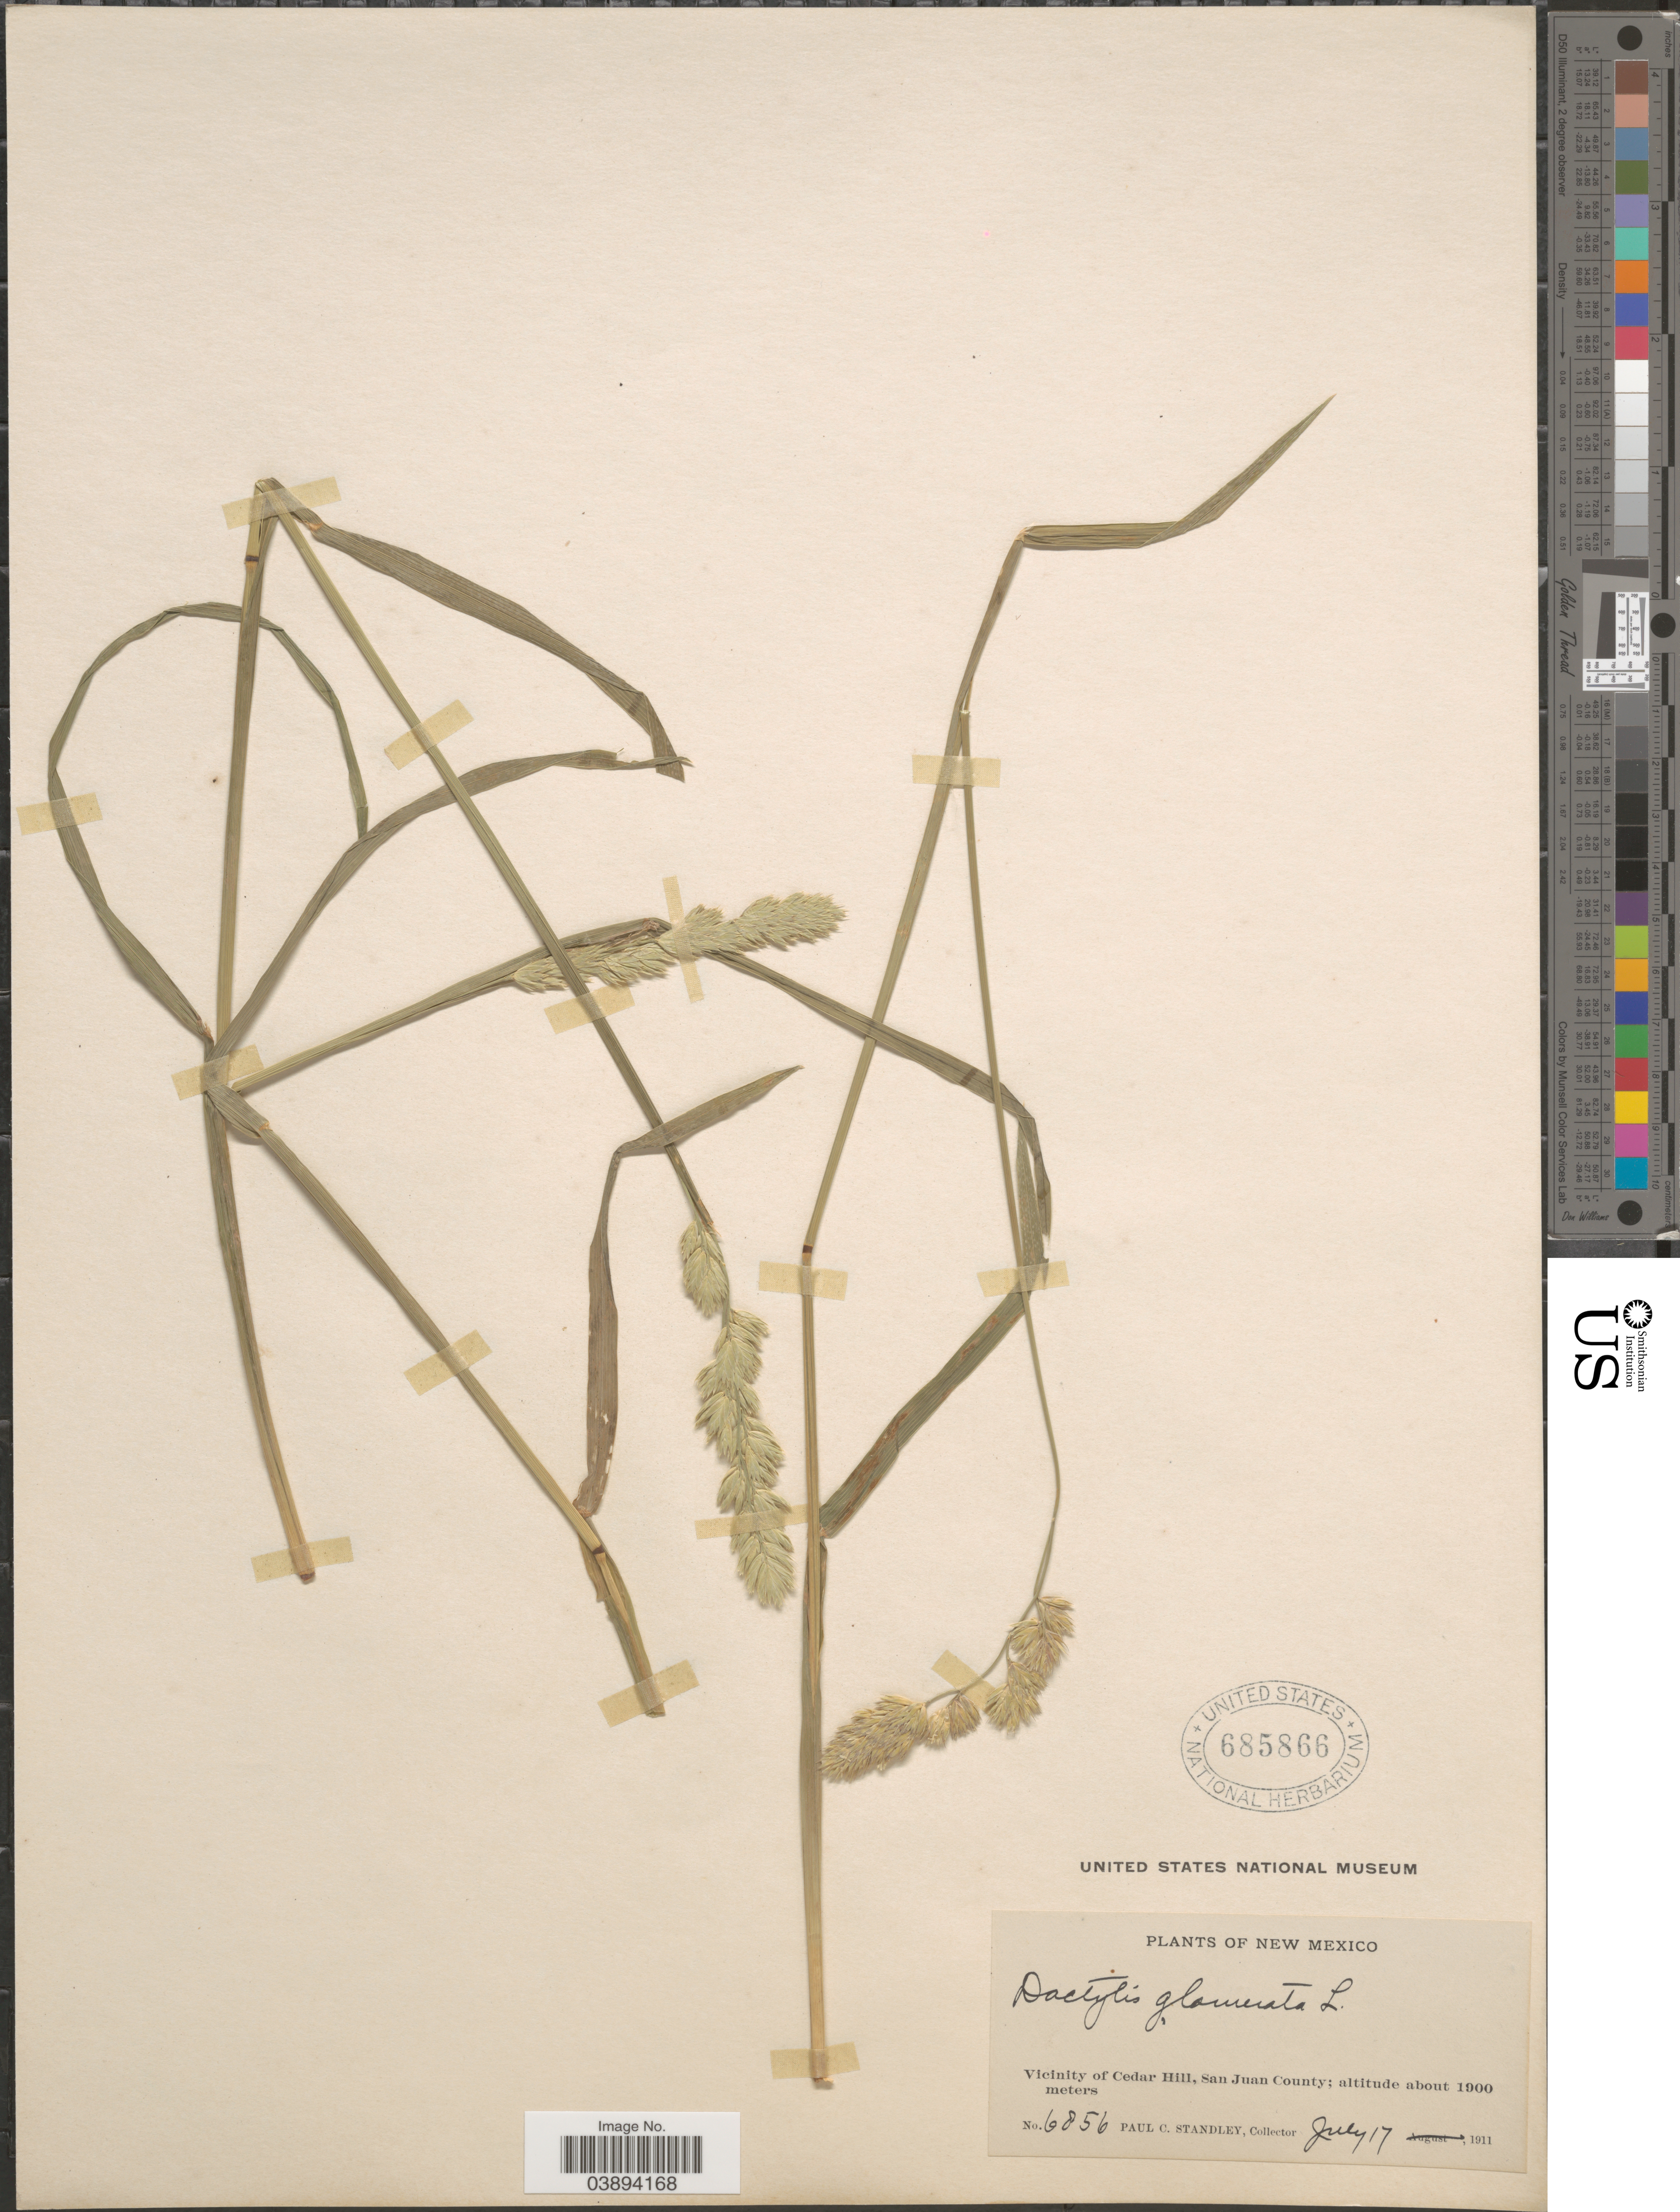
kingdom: Plantae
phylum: Tracheophyta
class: Liliopsida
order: Poales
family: Poaceae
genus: Dactylis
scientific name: Dactylis glomerata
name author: L.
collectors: P. C. Standley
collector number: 6856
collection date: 1911-07-17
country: United States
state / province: New Mexico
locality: Vicinity of Cedar Hill, San Juan County.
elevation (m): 1900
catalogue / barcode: US 685866